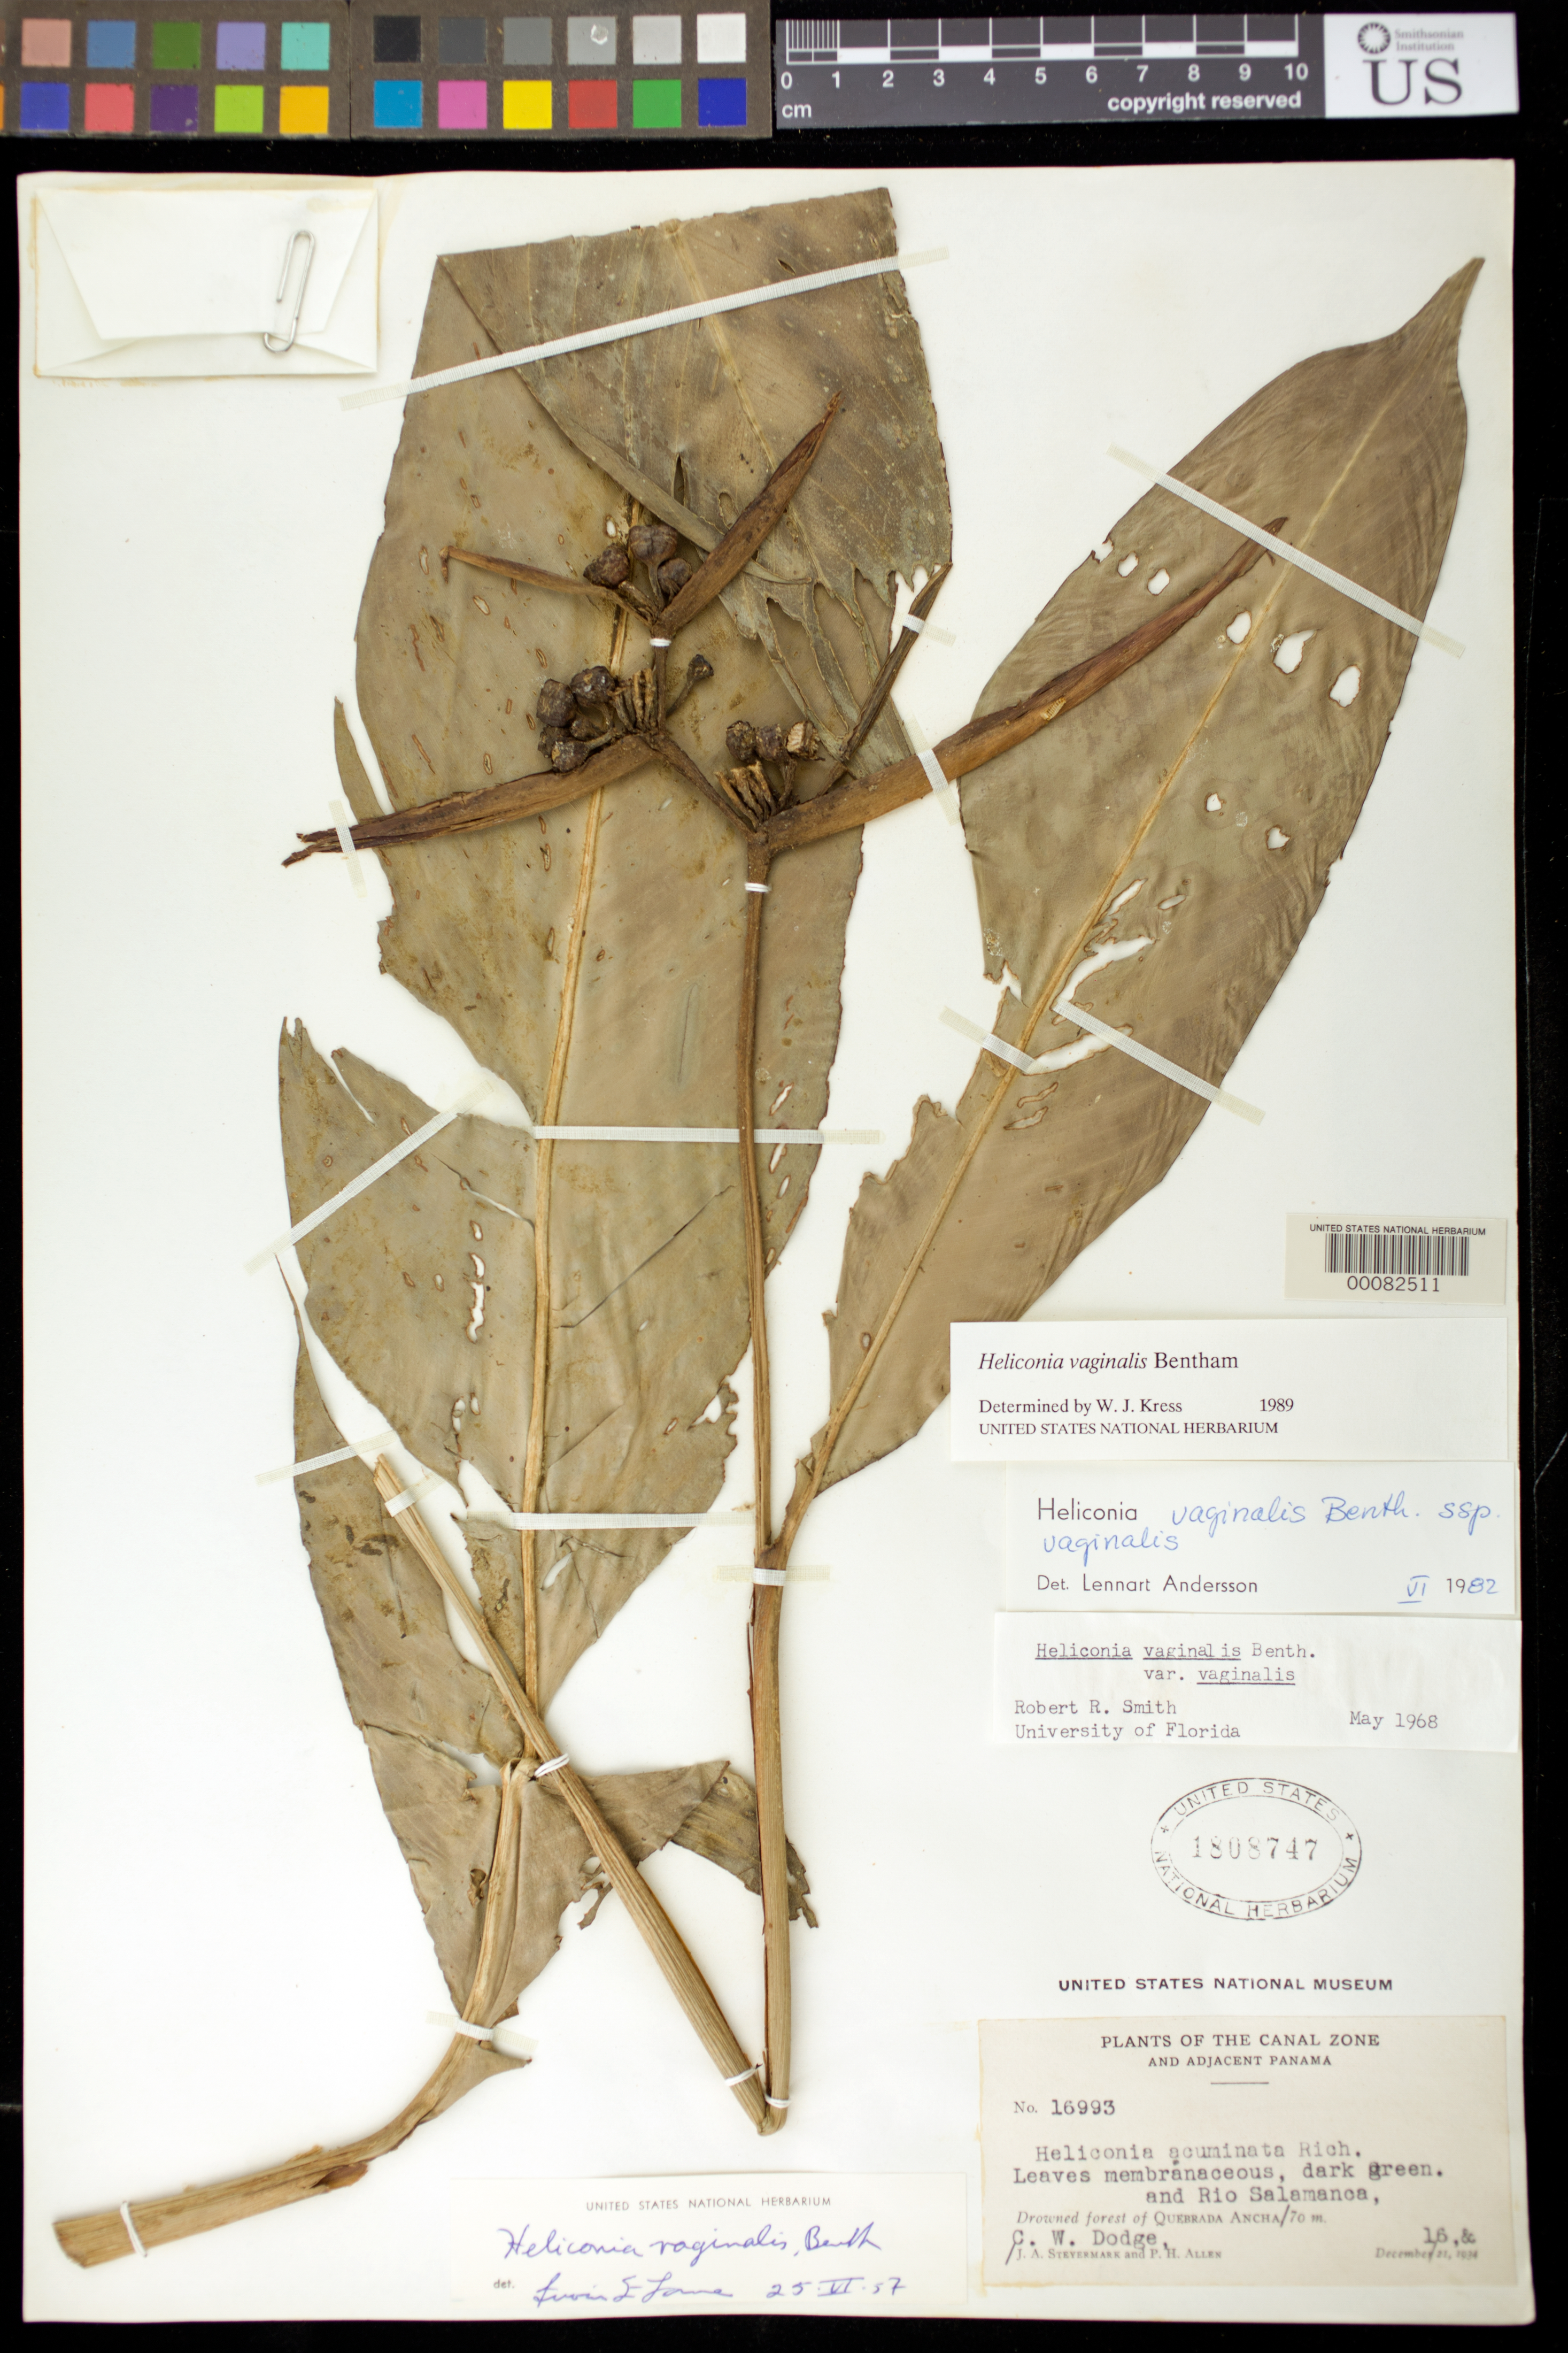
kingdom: Plantae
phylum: Tracheophyta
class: Liliopsida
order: Zingiberales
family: Heliconiaceae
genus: Heliconia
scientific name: Heliconia vaginalis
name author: Benth.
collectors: C. Dodge, J. Steyermark & P. H. Allen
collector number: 16993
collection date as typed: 16 Dec 1934 and 21 Dec 1934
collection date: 1934-12-16,1934-12-21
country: Panama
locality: Drowned forest of Quebrada Ancha and Rio Salamanca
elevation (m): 70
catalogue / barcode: US 1808747